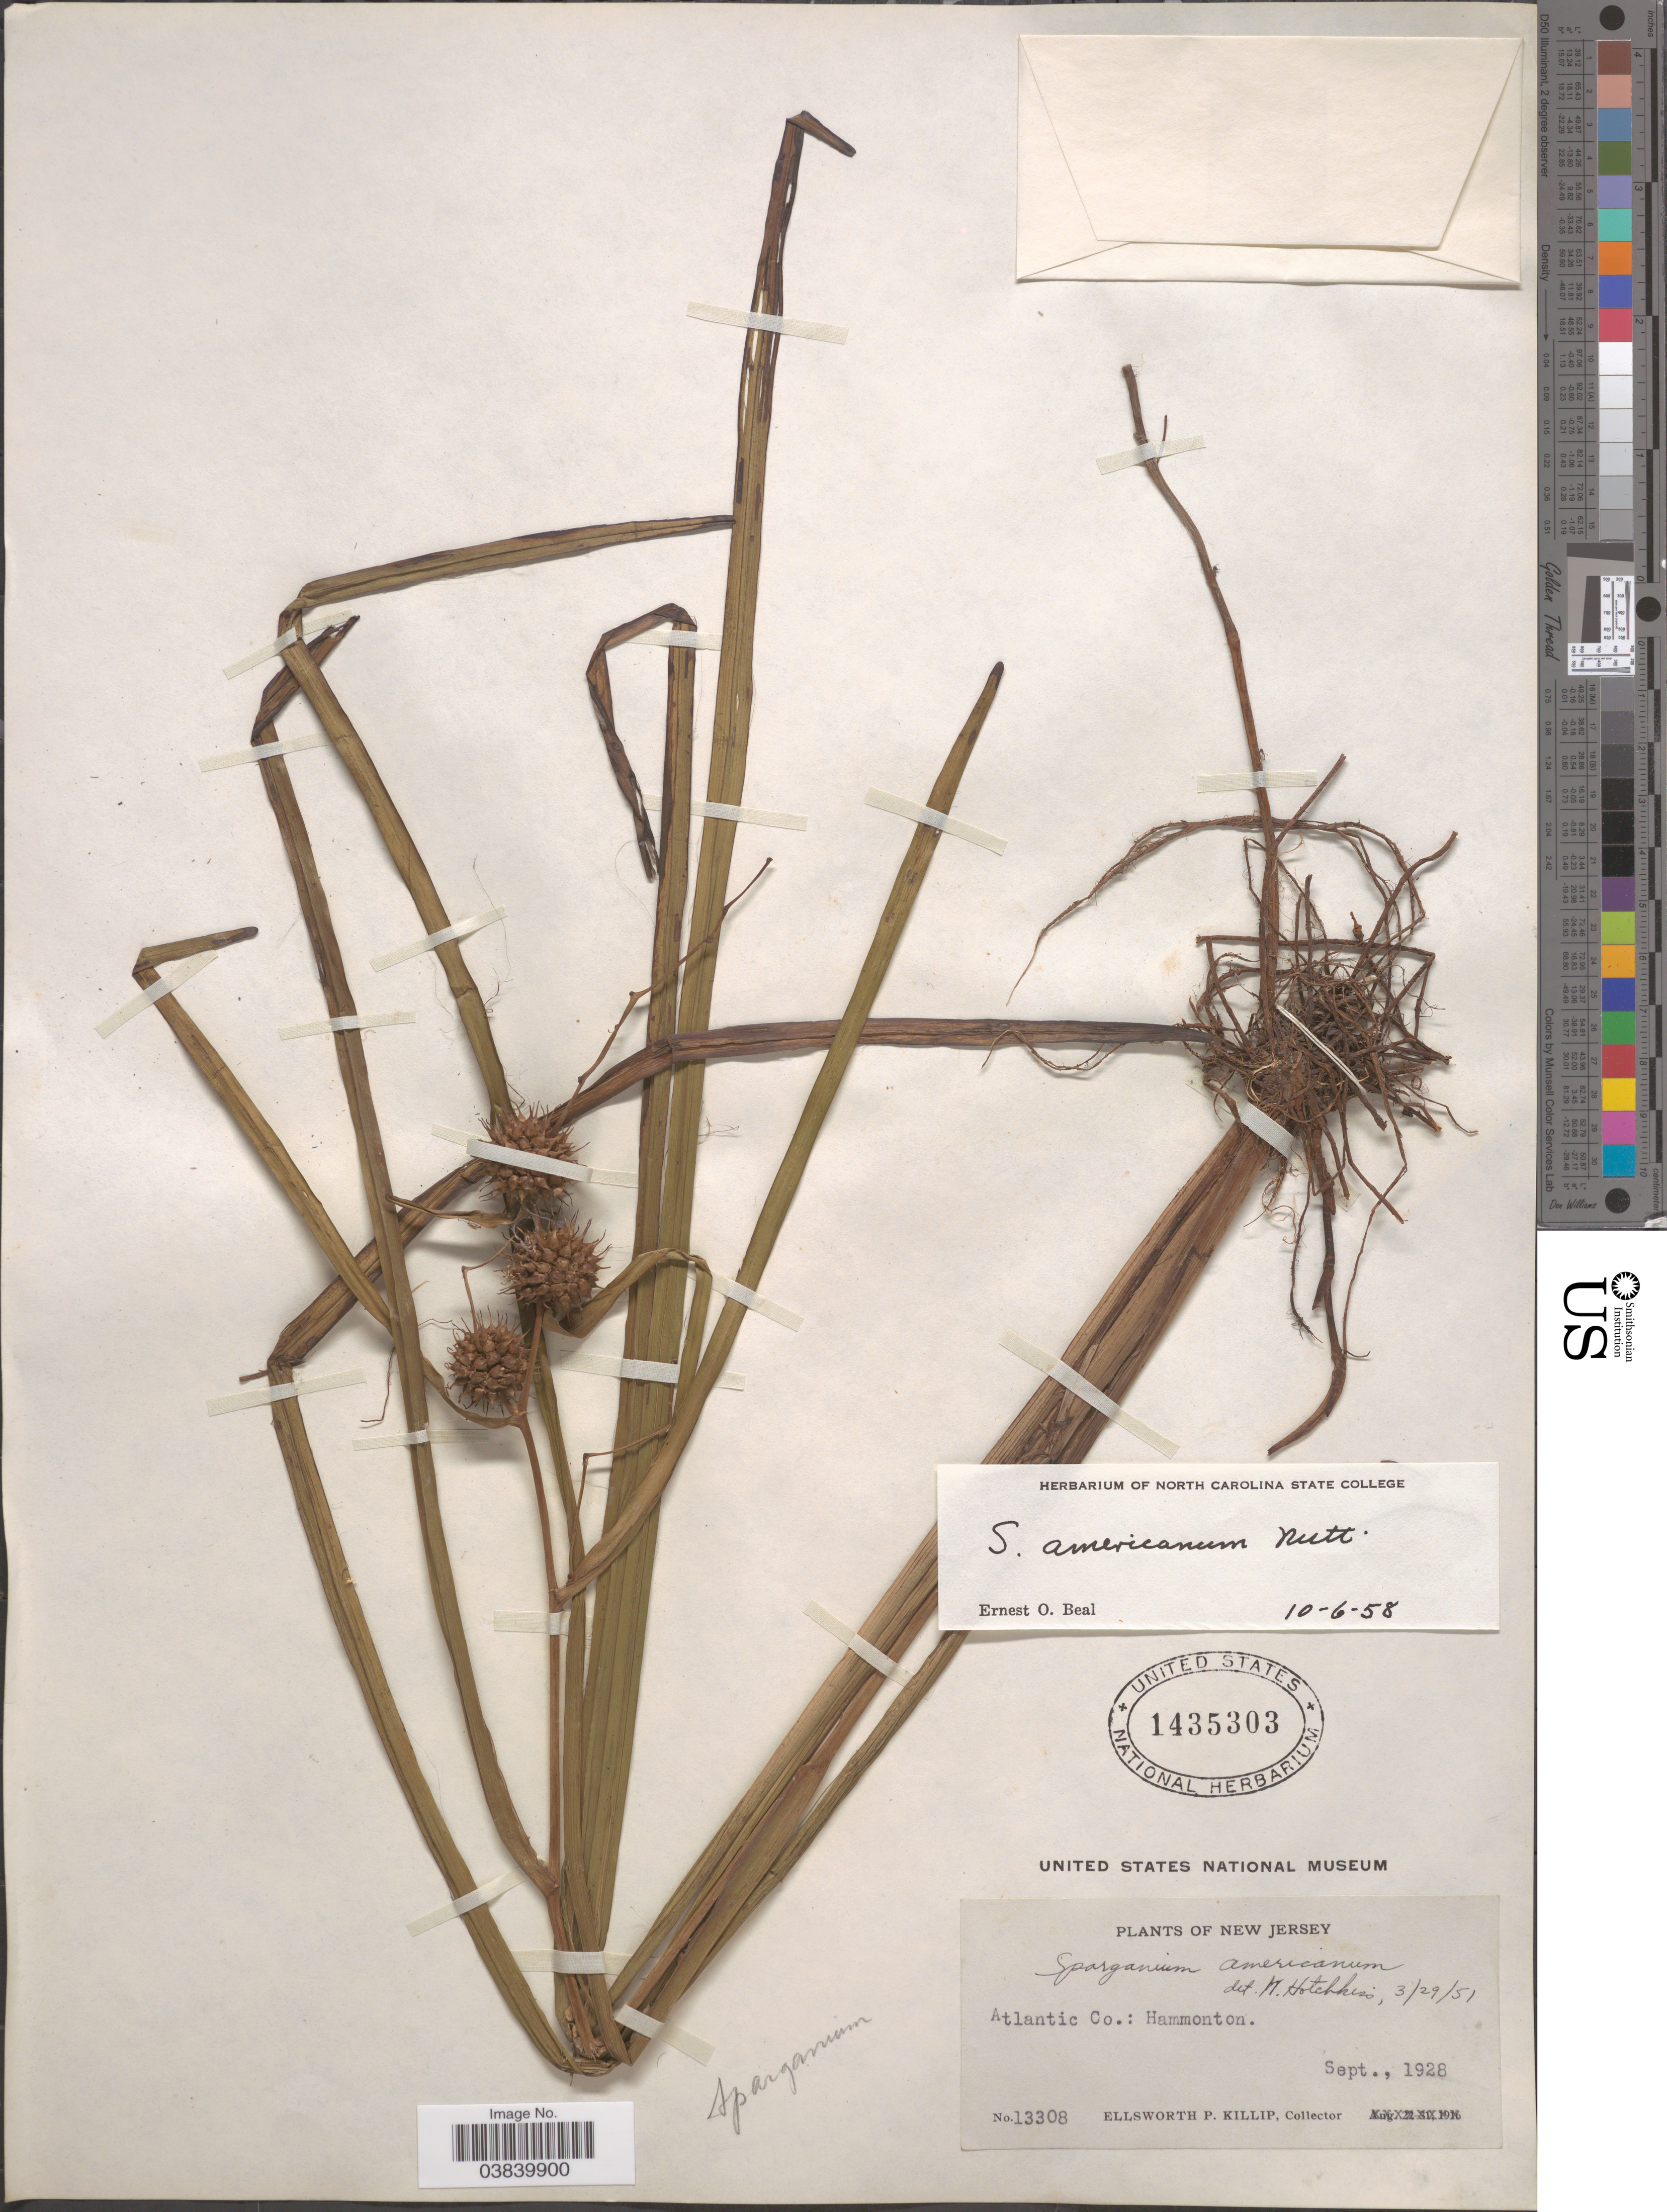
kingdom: Plantae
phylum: Tracheophyta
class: Liliopsida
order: Poales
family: Typhaceae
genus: Sparganium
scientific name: Sparganium americanum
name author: Nutt.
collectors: E. P. Killip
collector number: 13308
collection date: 1928-09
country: United States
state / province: New Jersey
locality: Atlantic Co.: Hammonton.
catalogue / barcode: US 1435303